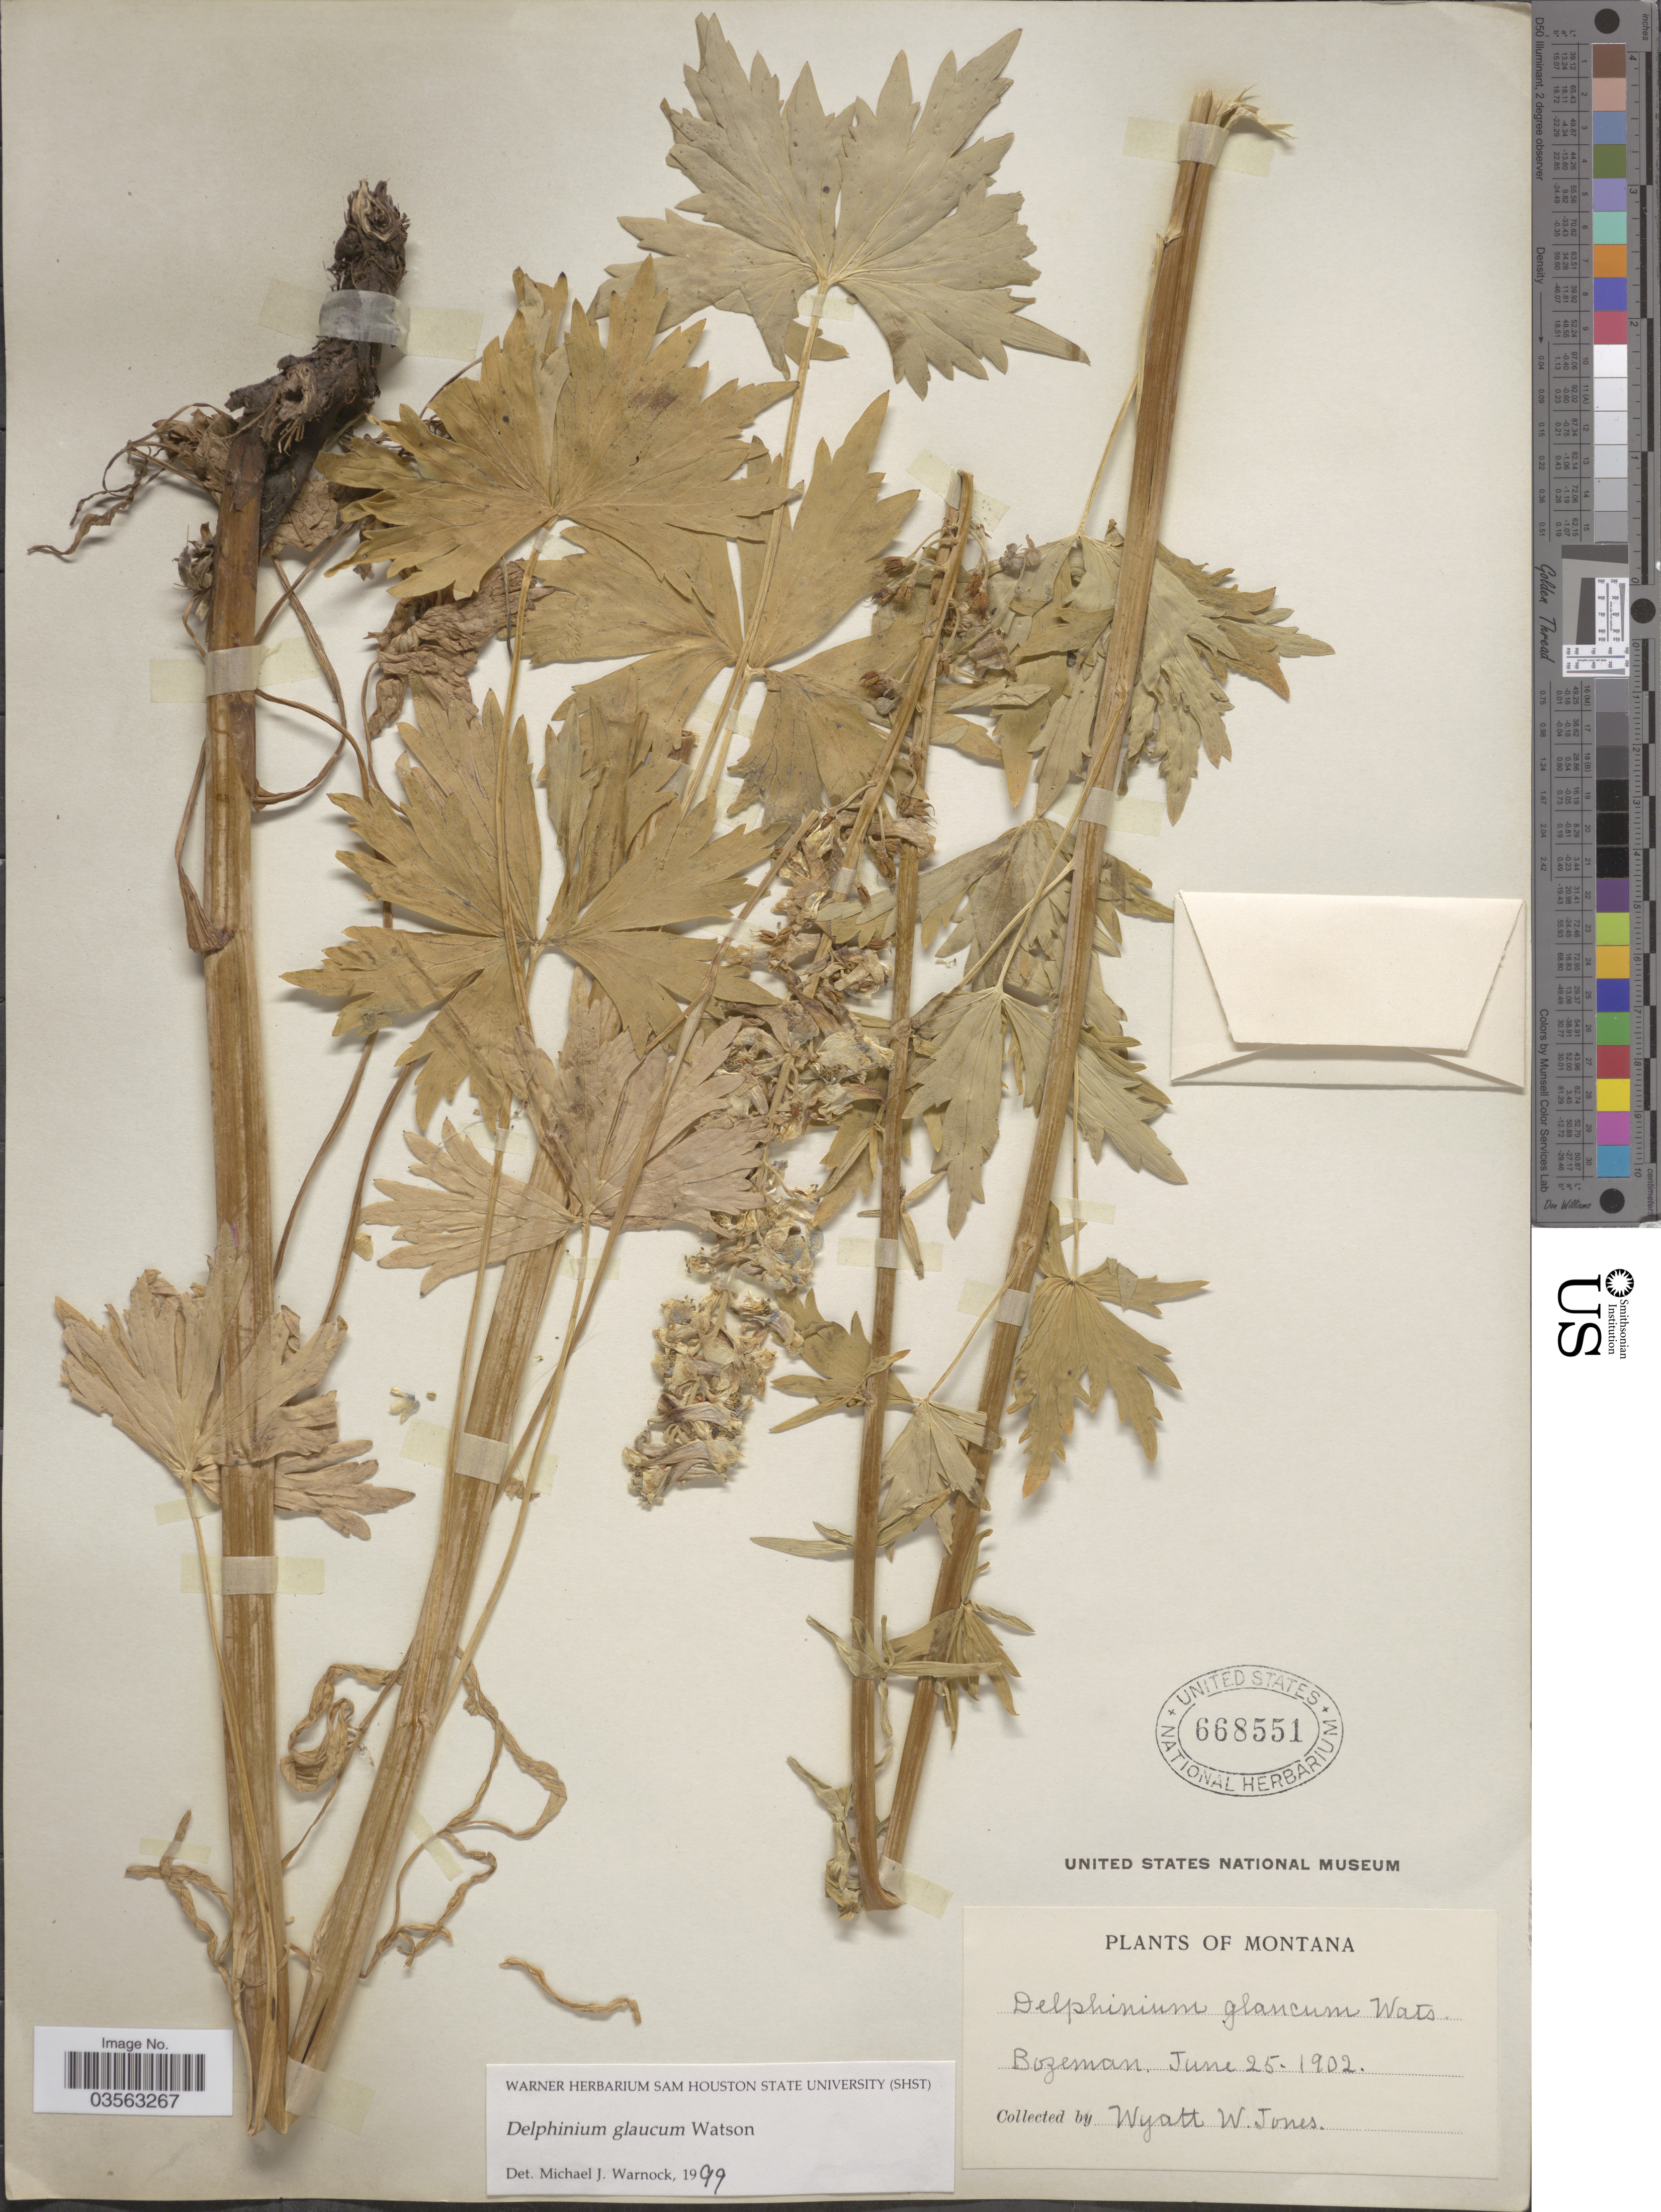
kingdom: Plantae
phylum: Tracheophyta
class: Magnoliopsida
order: Ranunculales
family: Ranunculaceae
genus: Delphinium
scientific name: Delphinium glaucum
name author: S. Watson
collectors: W. W. Jones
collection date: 1902-06-25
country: United States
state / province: Montana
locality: Bozeman.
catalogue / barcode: US 668551